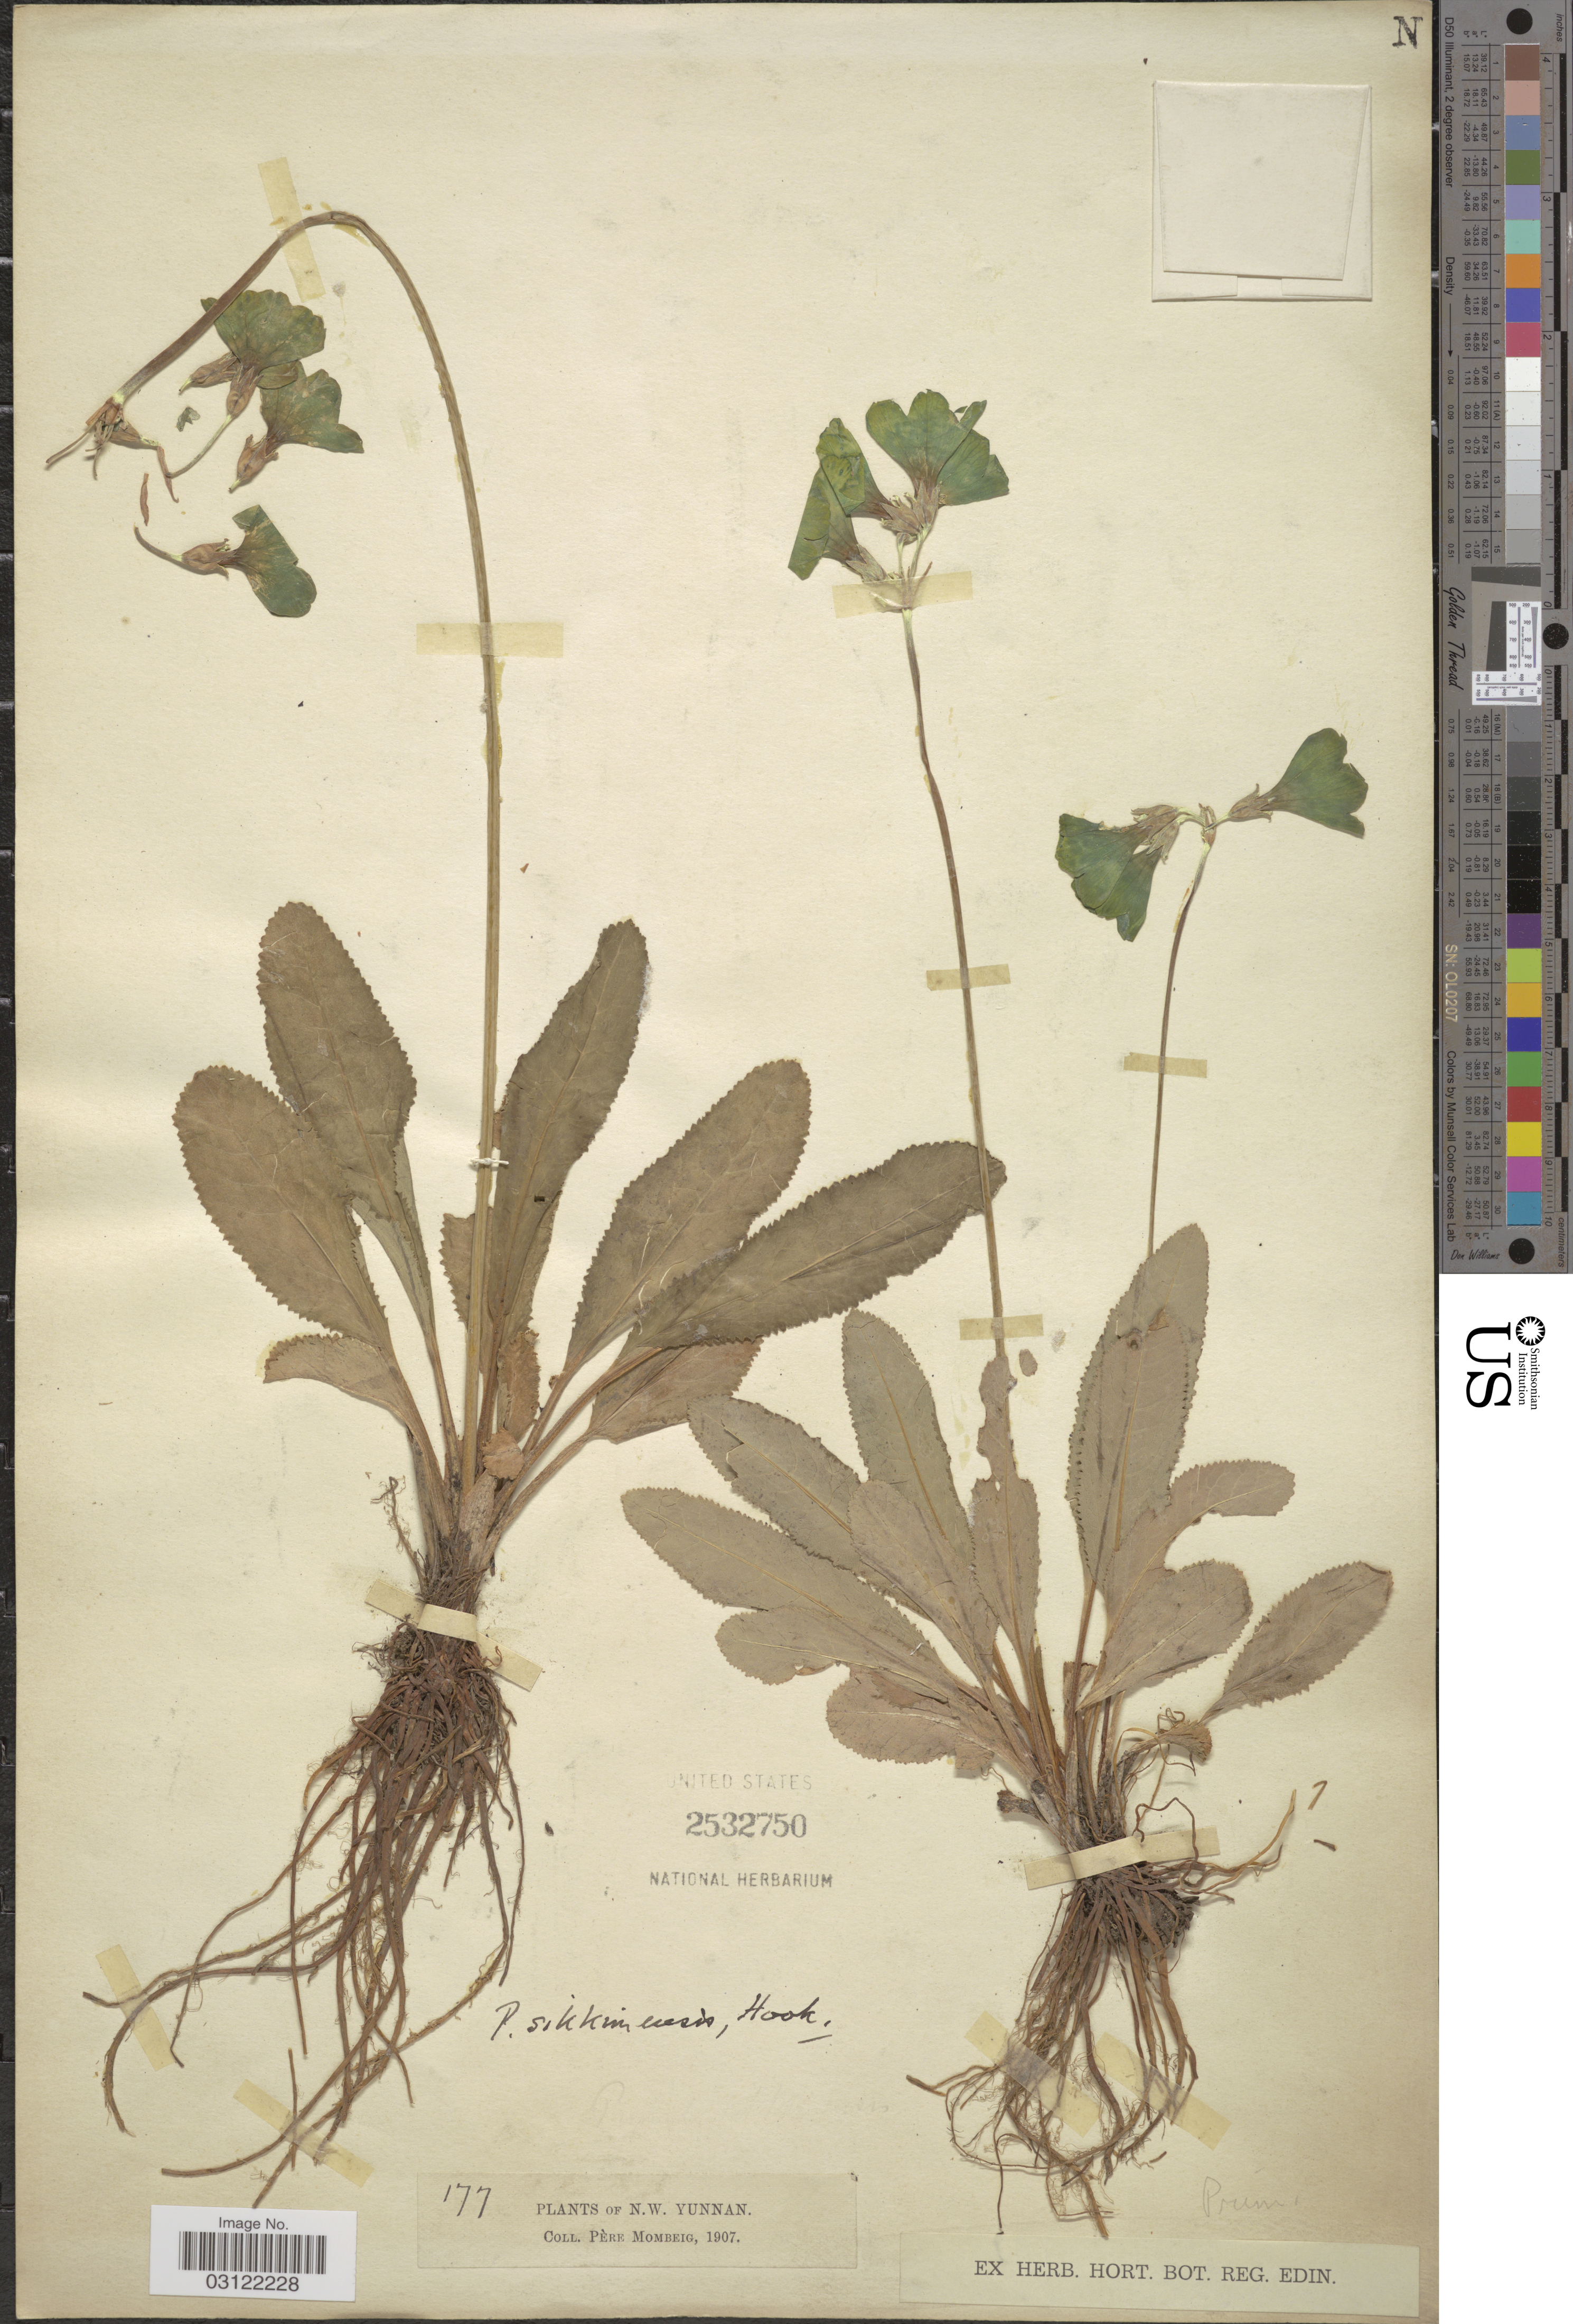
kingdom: Plantae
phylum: Tracheophyta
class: Magnoliopsida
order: Ericales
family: Primulaceae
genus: Primula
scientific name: Primula sikkimensis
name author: Hook.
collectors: J. Monbeig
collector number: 177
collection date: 1907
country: China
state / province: Yunnan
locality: N. W. Yunnan.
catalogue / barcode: US 2532750